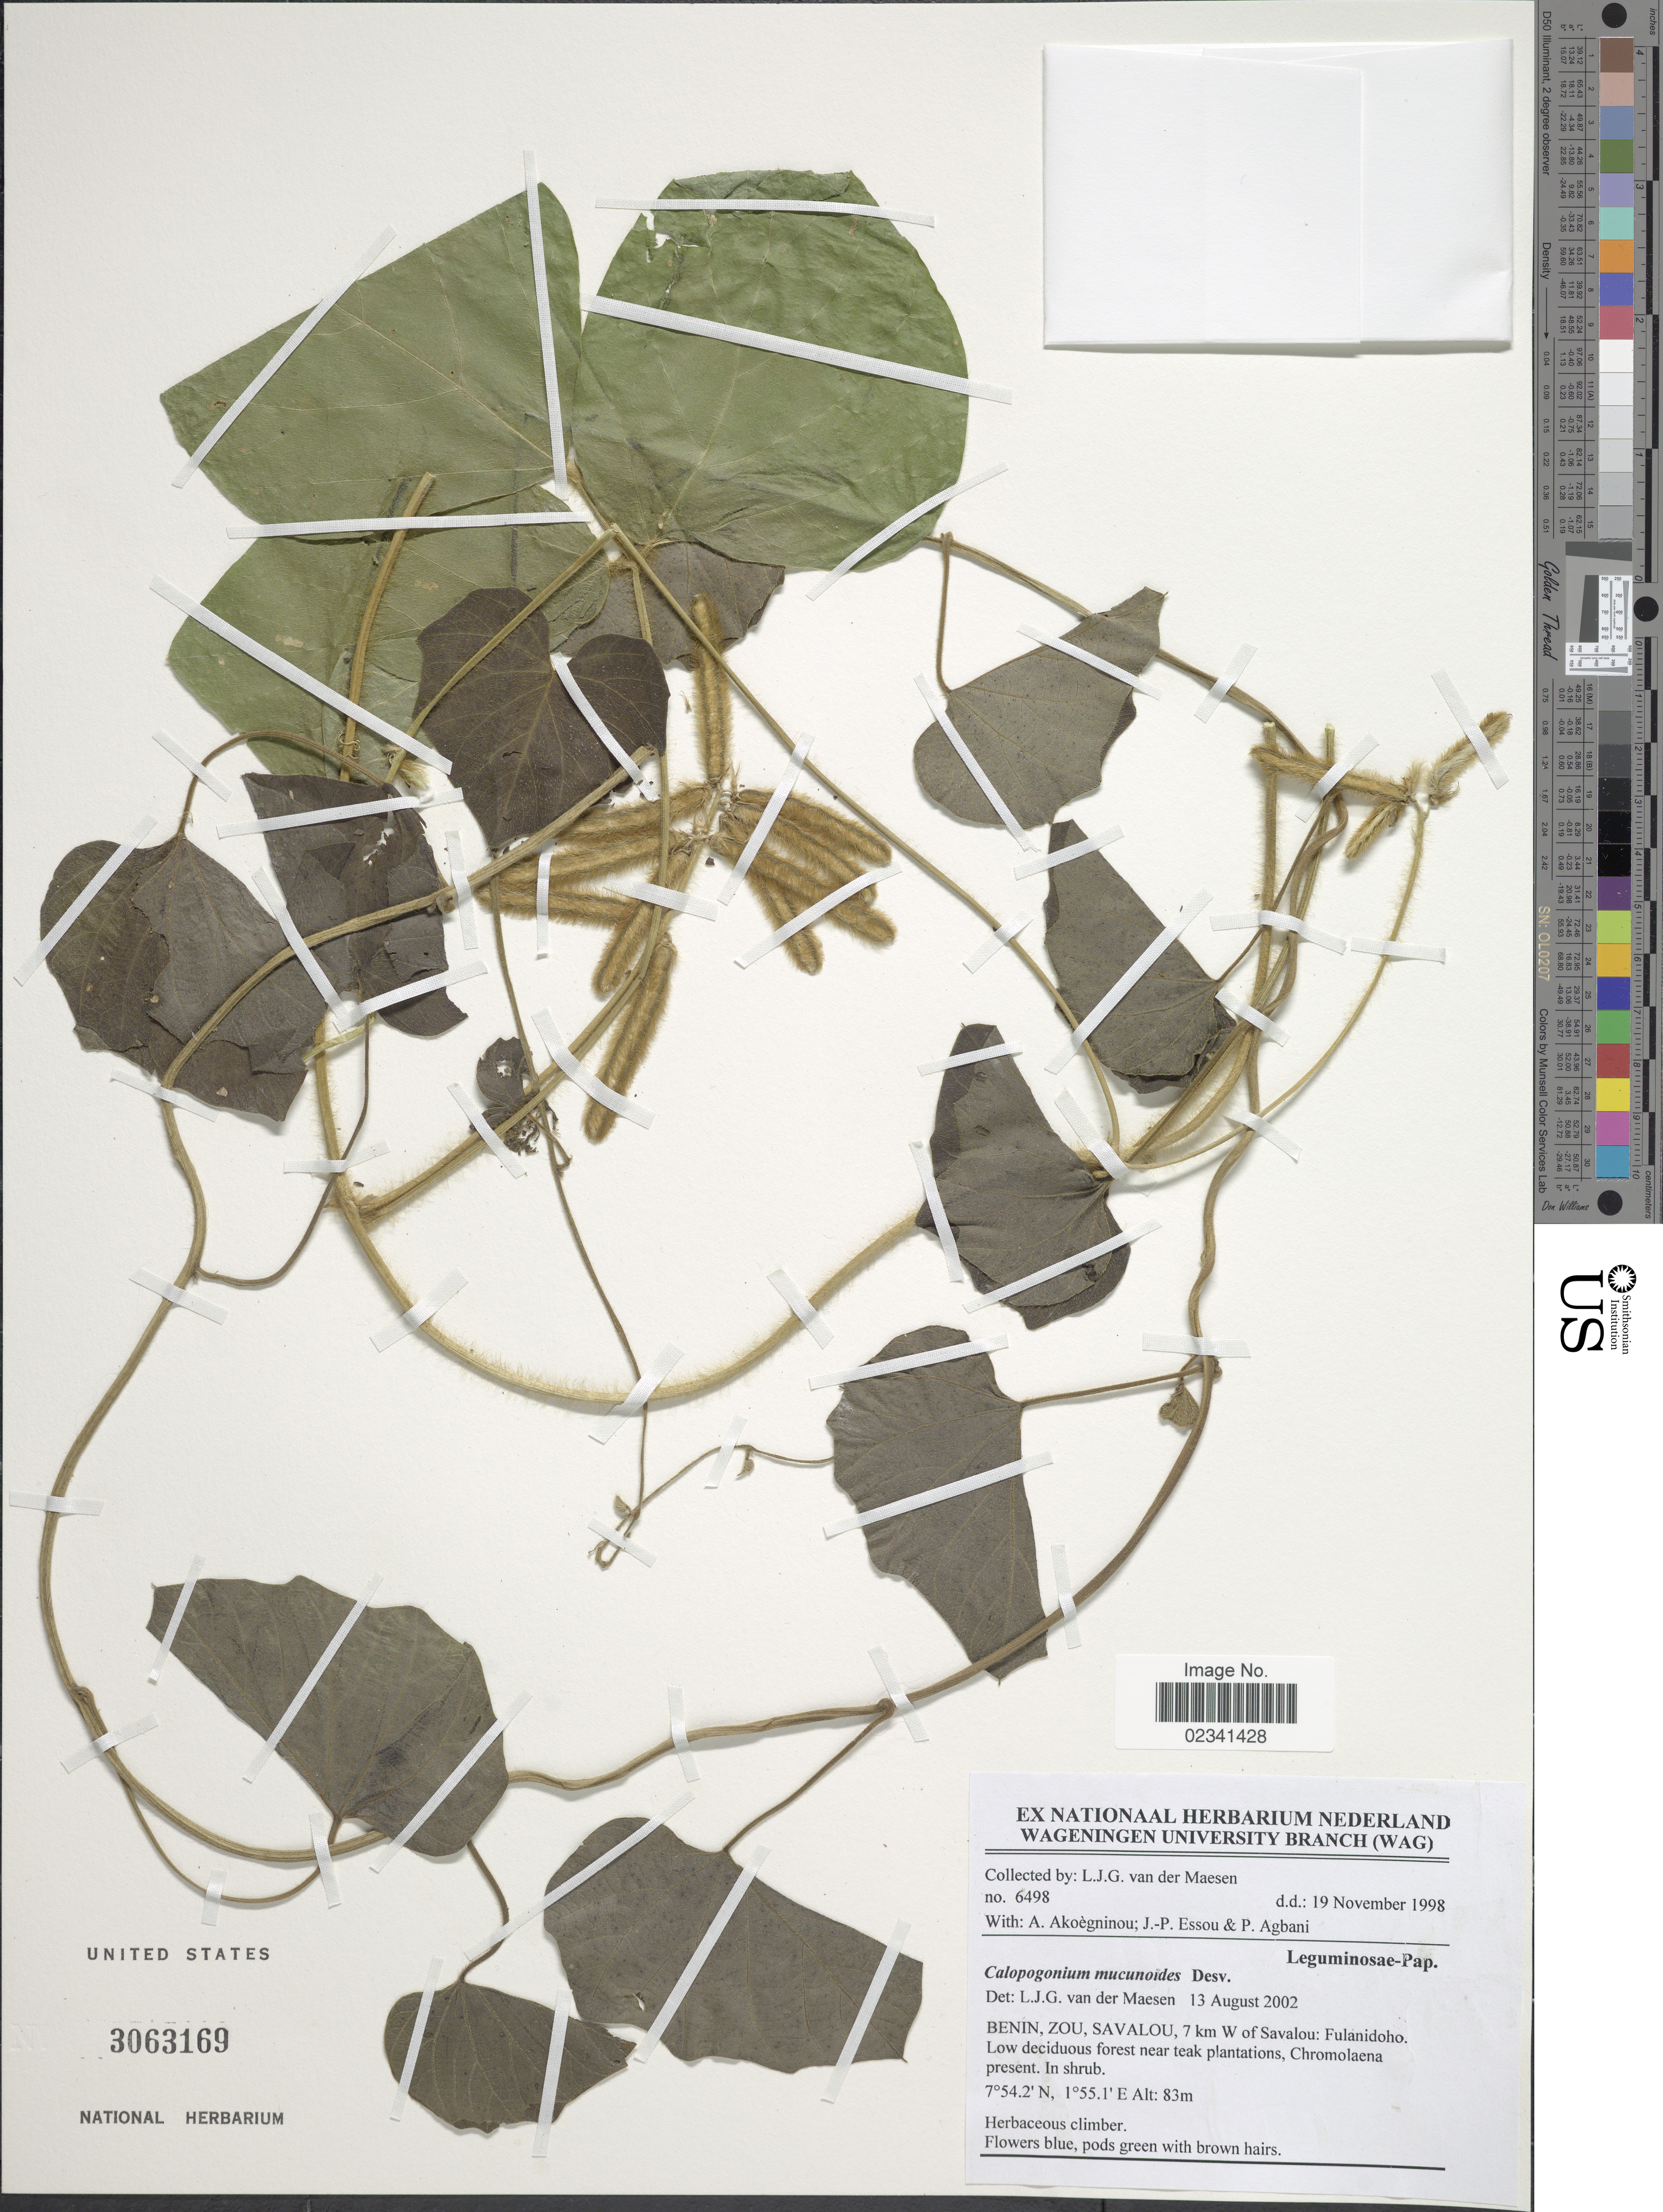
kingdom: Plantae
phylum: Tracheophyta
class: Magnoliopsida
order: Fabales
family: Fabaceae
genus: Calopogonium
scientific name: Calopogonium mucunoides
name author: Desv.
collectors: L. van der Maesen, A. Akoegninou, J. Essou & P. Agbani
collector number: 6498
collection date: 1998-11-19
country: Benin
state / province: Zou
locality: Savalou, 7 km W of Savalou: Fulanidoho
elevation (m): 83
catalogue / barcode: US 3063169